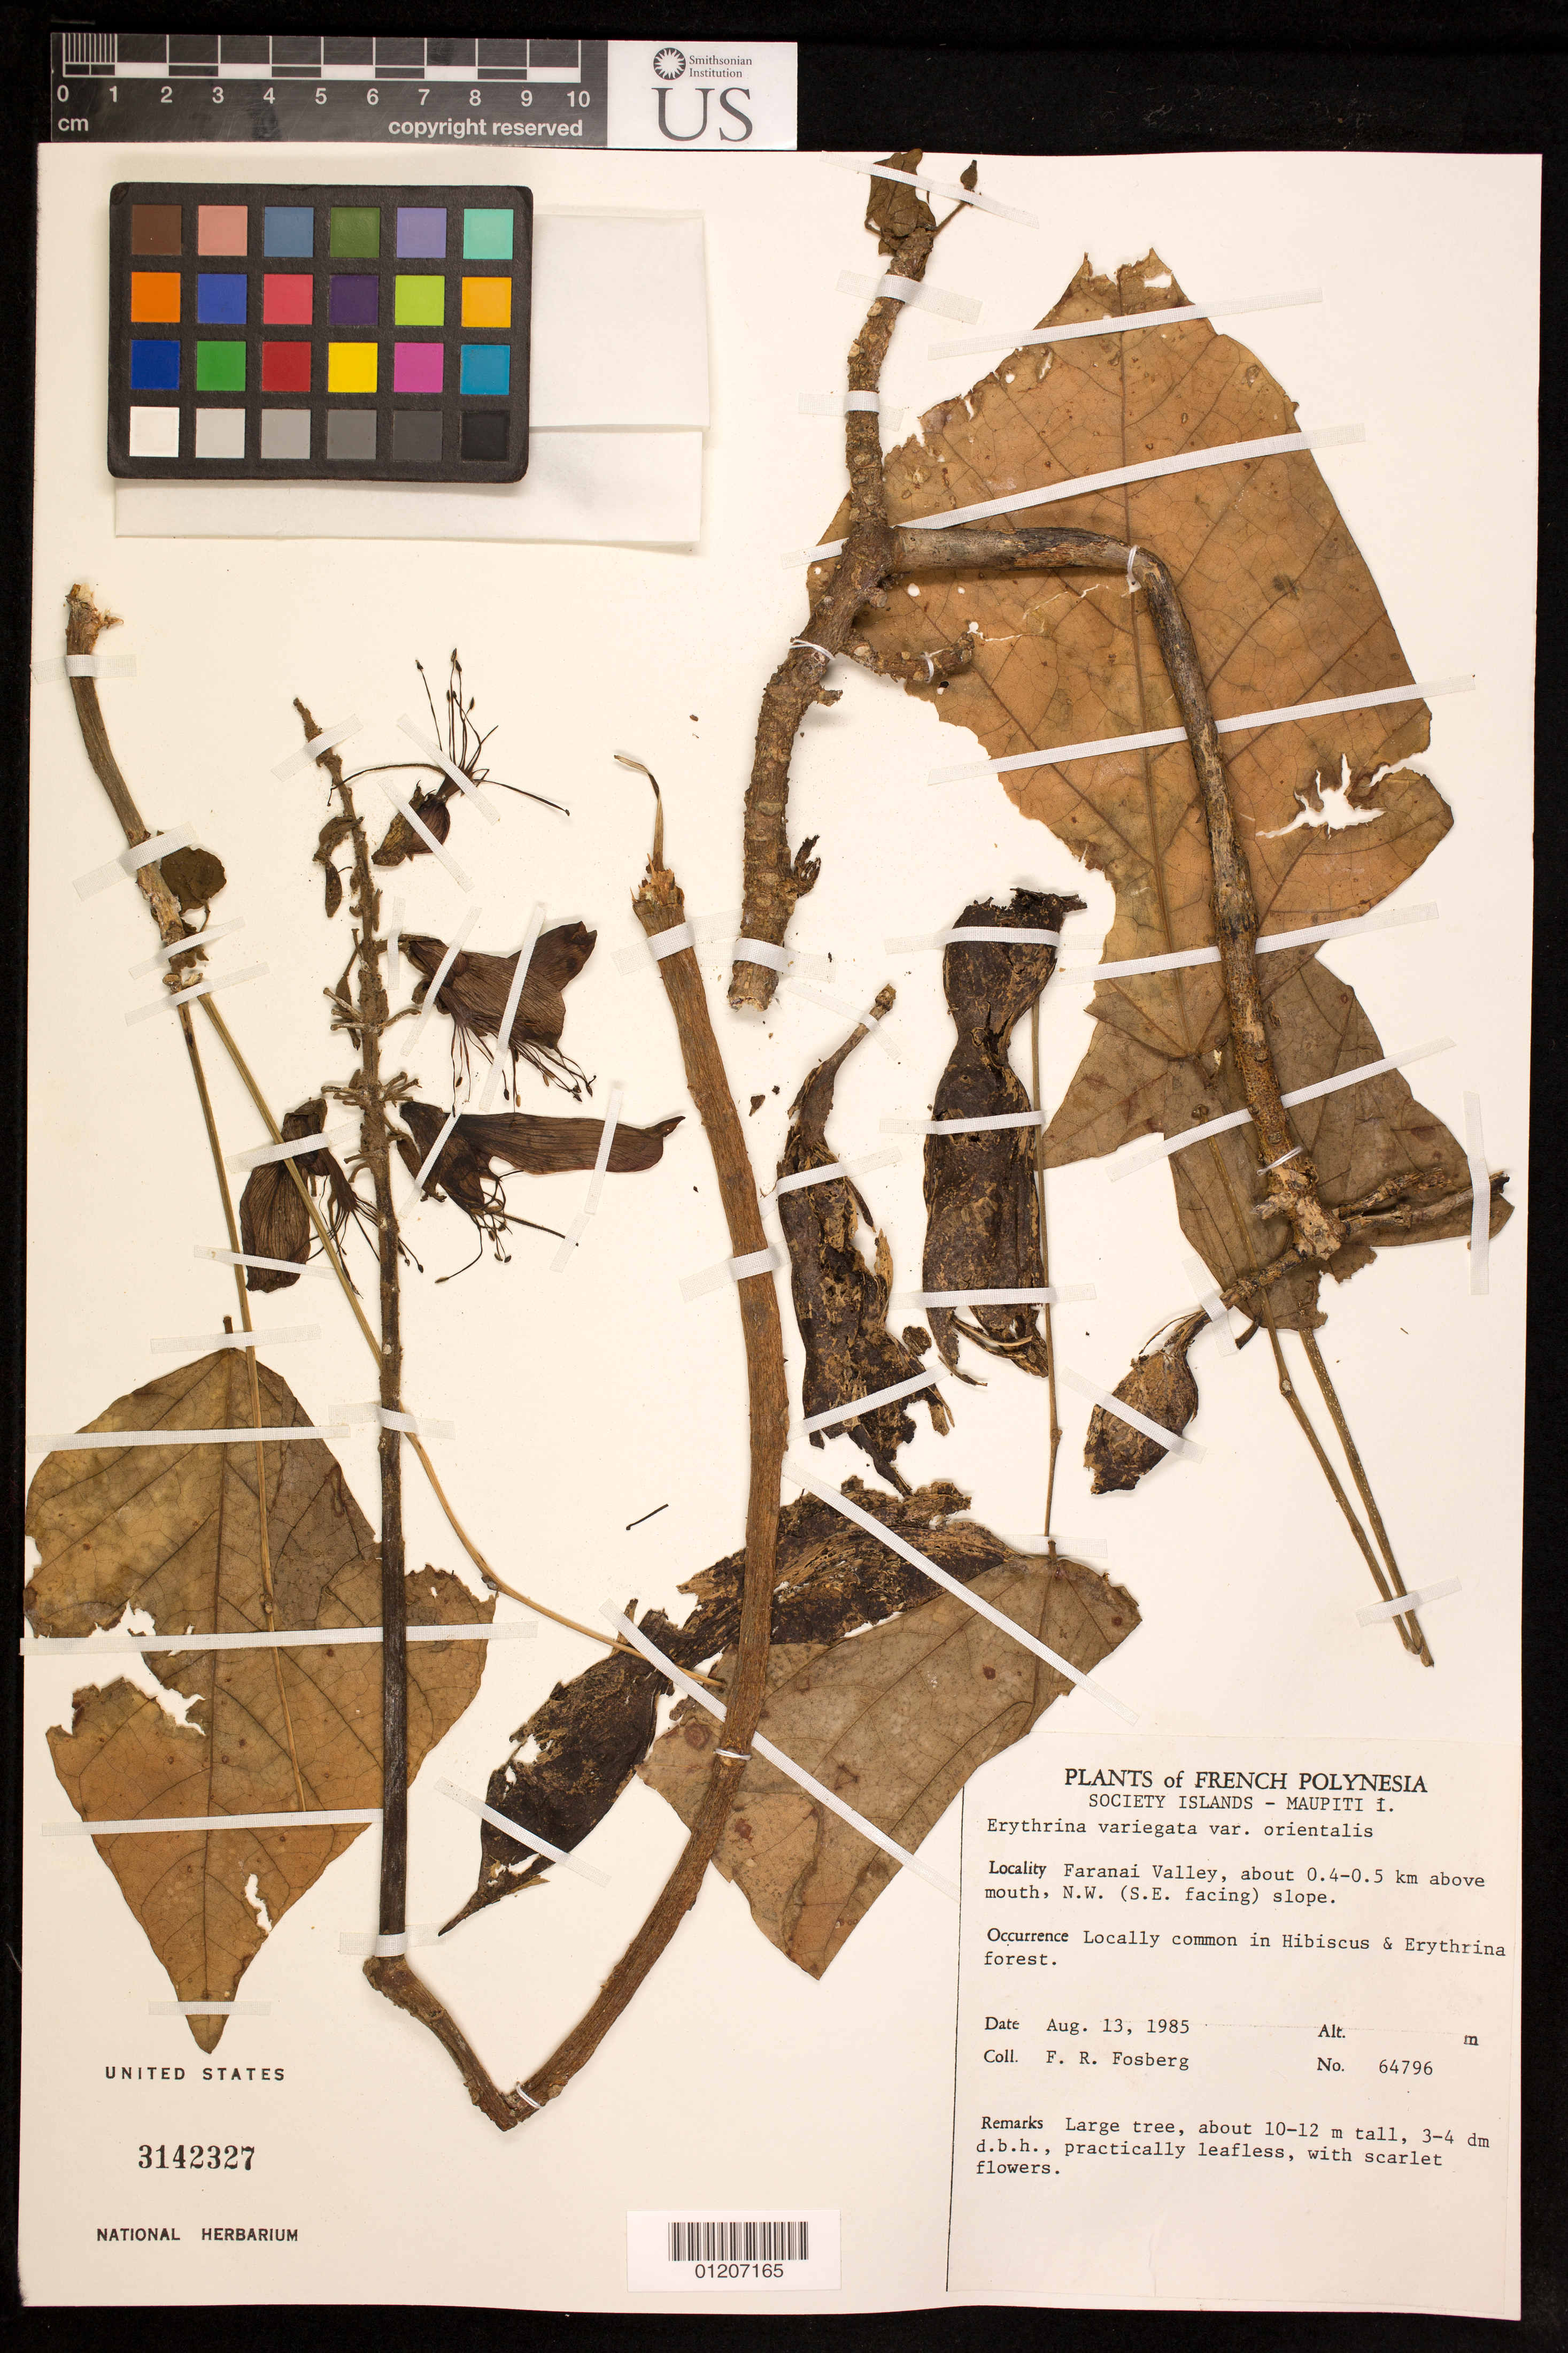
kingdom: Plantae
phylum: Tracheophyta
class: Magnoliopsida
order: Fabales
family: Fabaceae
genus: Erythrina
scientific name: Erythrina variegata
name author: L.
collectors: F. R. Fosberg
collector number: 64796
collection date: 1985-08-13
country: French Polynesia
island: Maupiti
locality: Faranai Valley, about 0.4-0.5 km above mouth, N.W. (S.E. facing) slope.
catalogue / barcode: US 3142327